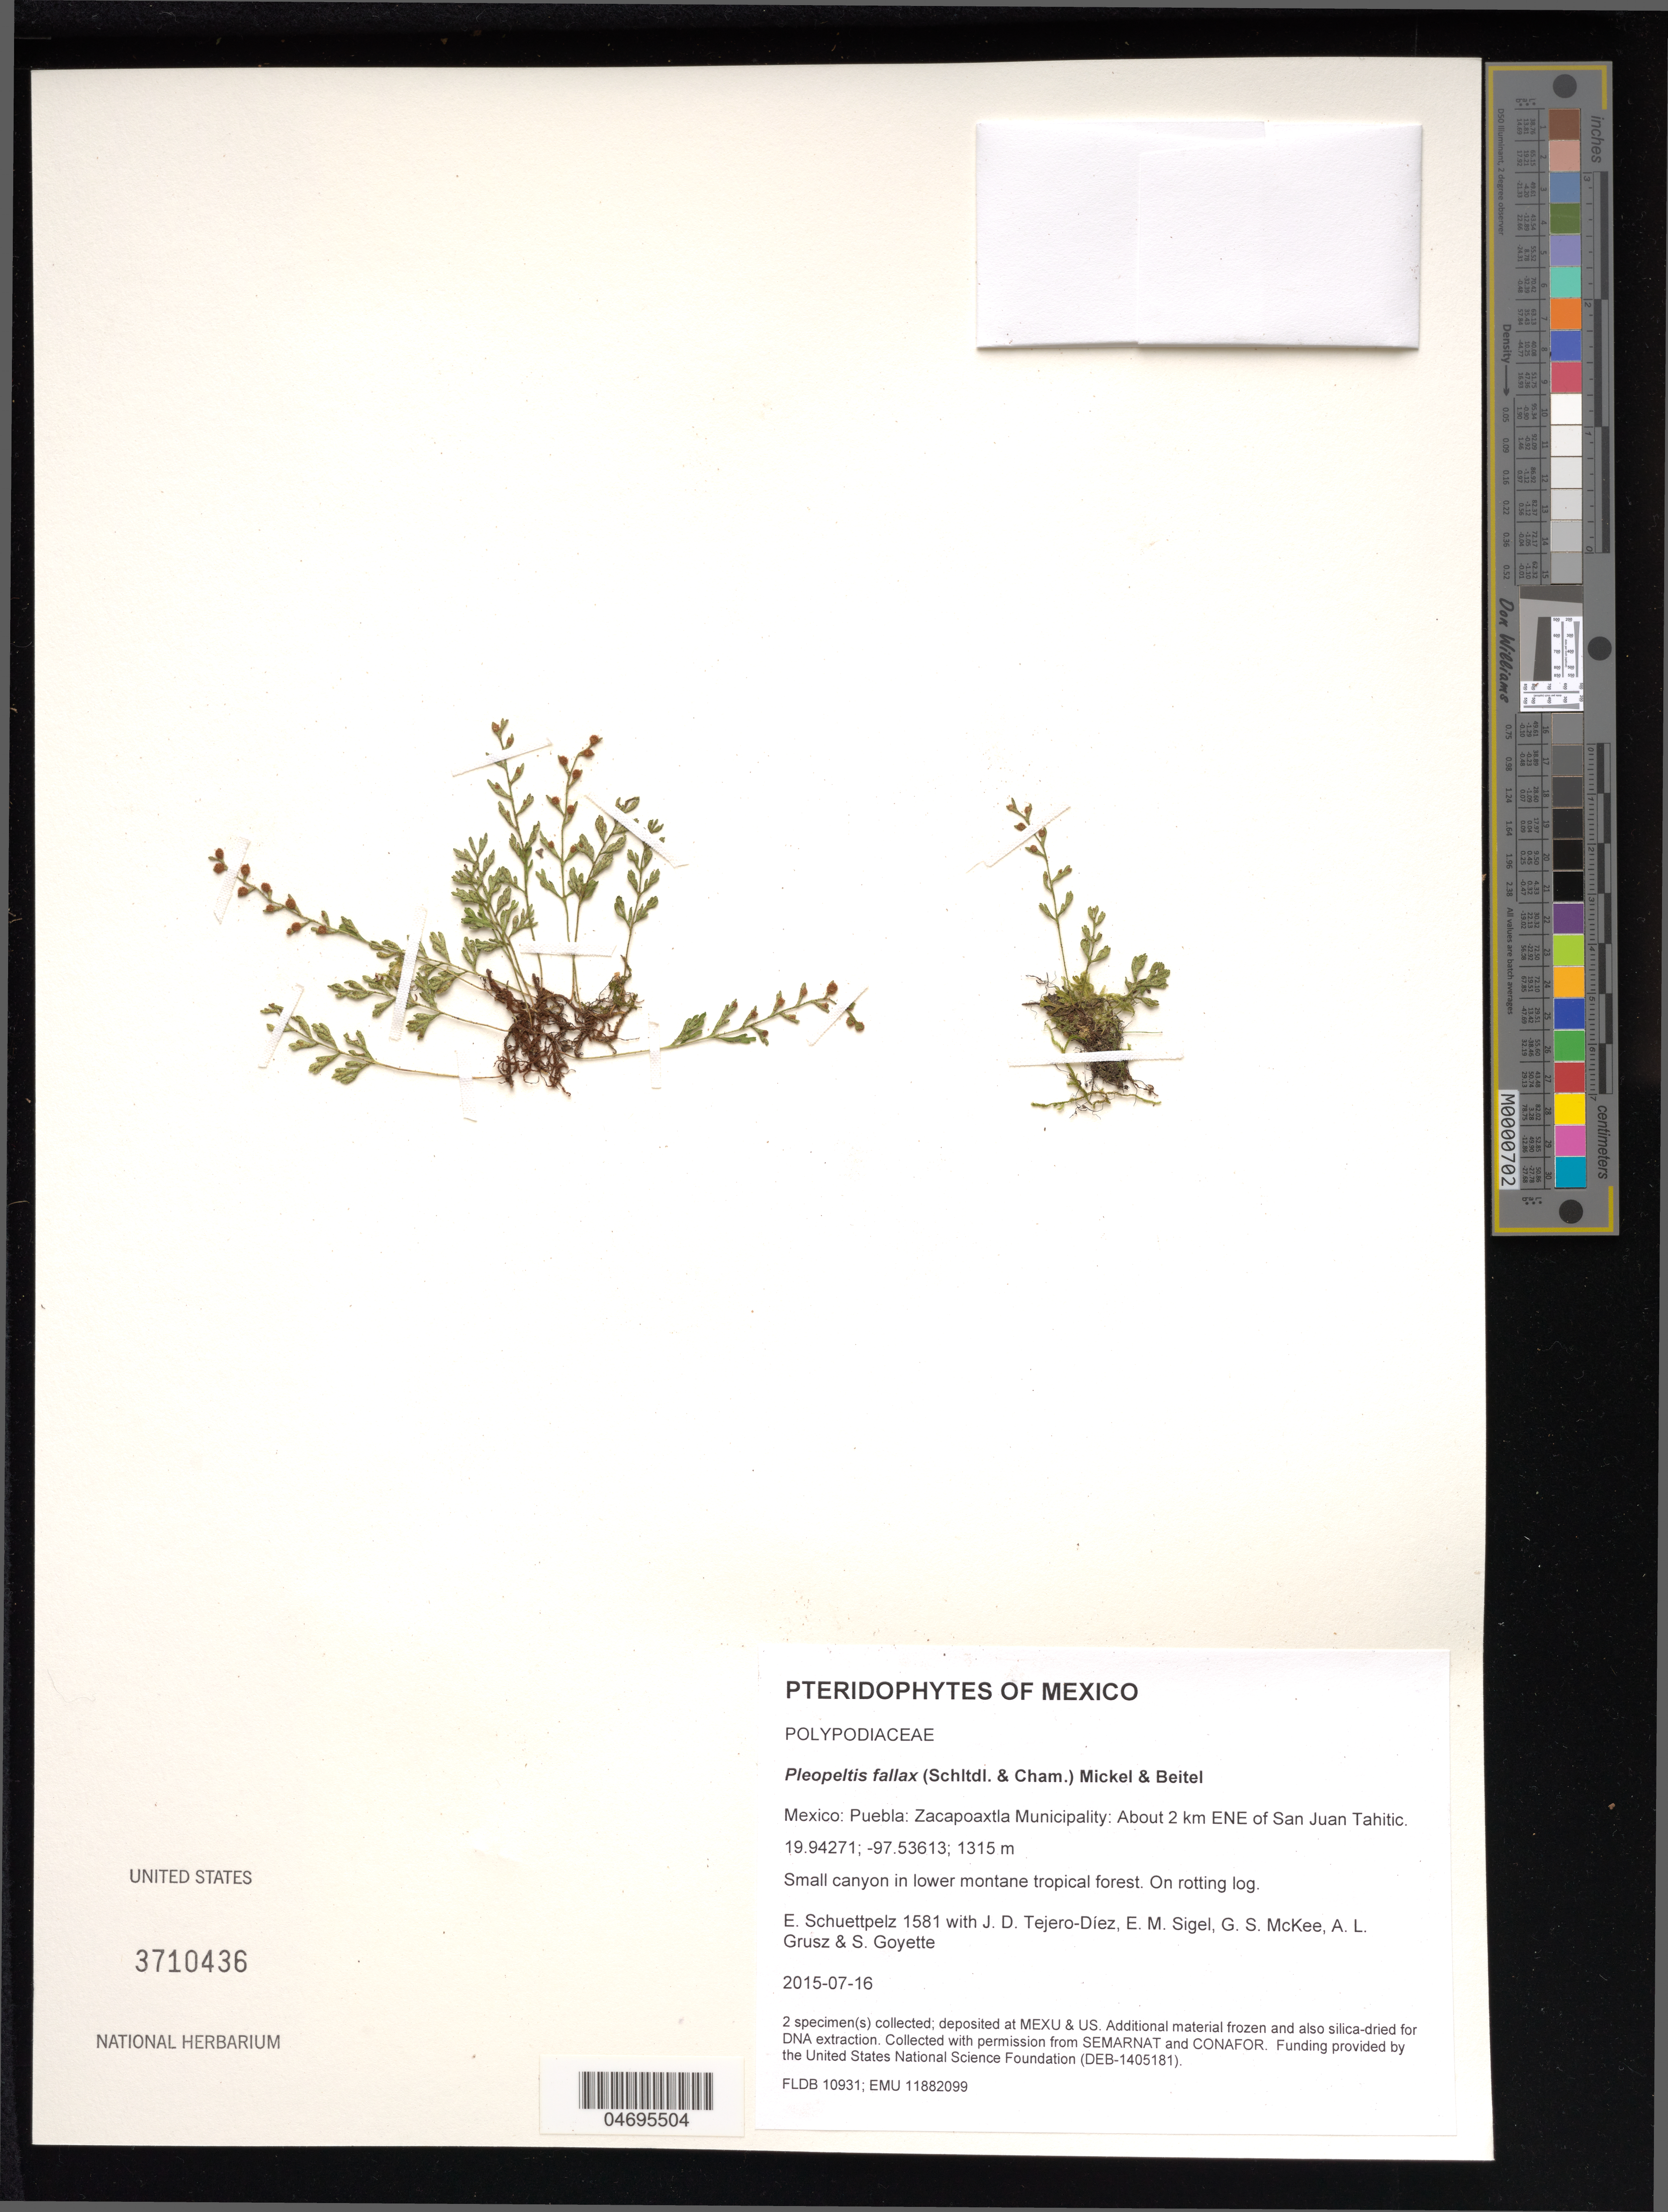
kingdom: Plantae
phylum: Tracheophyta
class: Polypodiopsida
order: Polypodiales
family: Polypodiaceae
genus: Pleopeltis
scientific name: Pleopeltis fallax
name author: (Schltdl. & Cham.) Mickel & Beitel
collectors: E. Schuettpelz, D. Tejero-Díez, E. M. Sigel, G. S. McKee & A. Grusz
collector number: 1581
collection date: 2015-07-16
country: Mexico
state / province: Puebla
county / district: Zacapoaxtla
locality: About 2 km ENE of San Juan Tahitic.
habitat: Small canyon in lower montane tropical forest.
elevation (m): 1315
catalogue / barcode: US 3710436